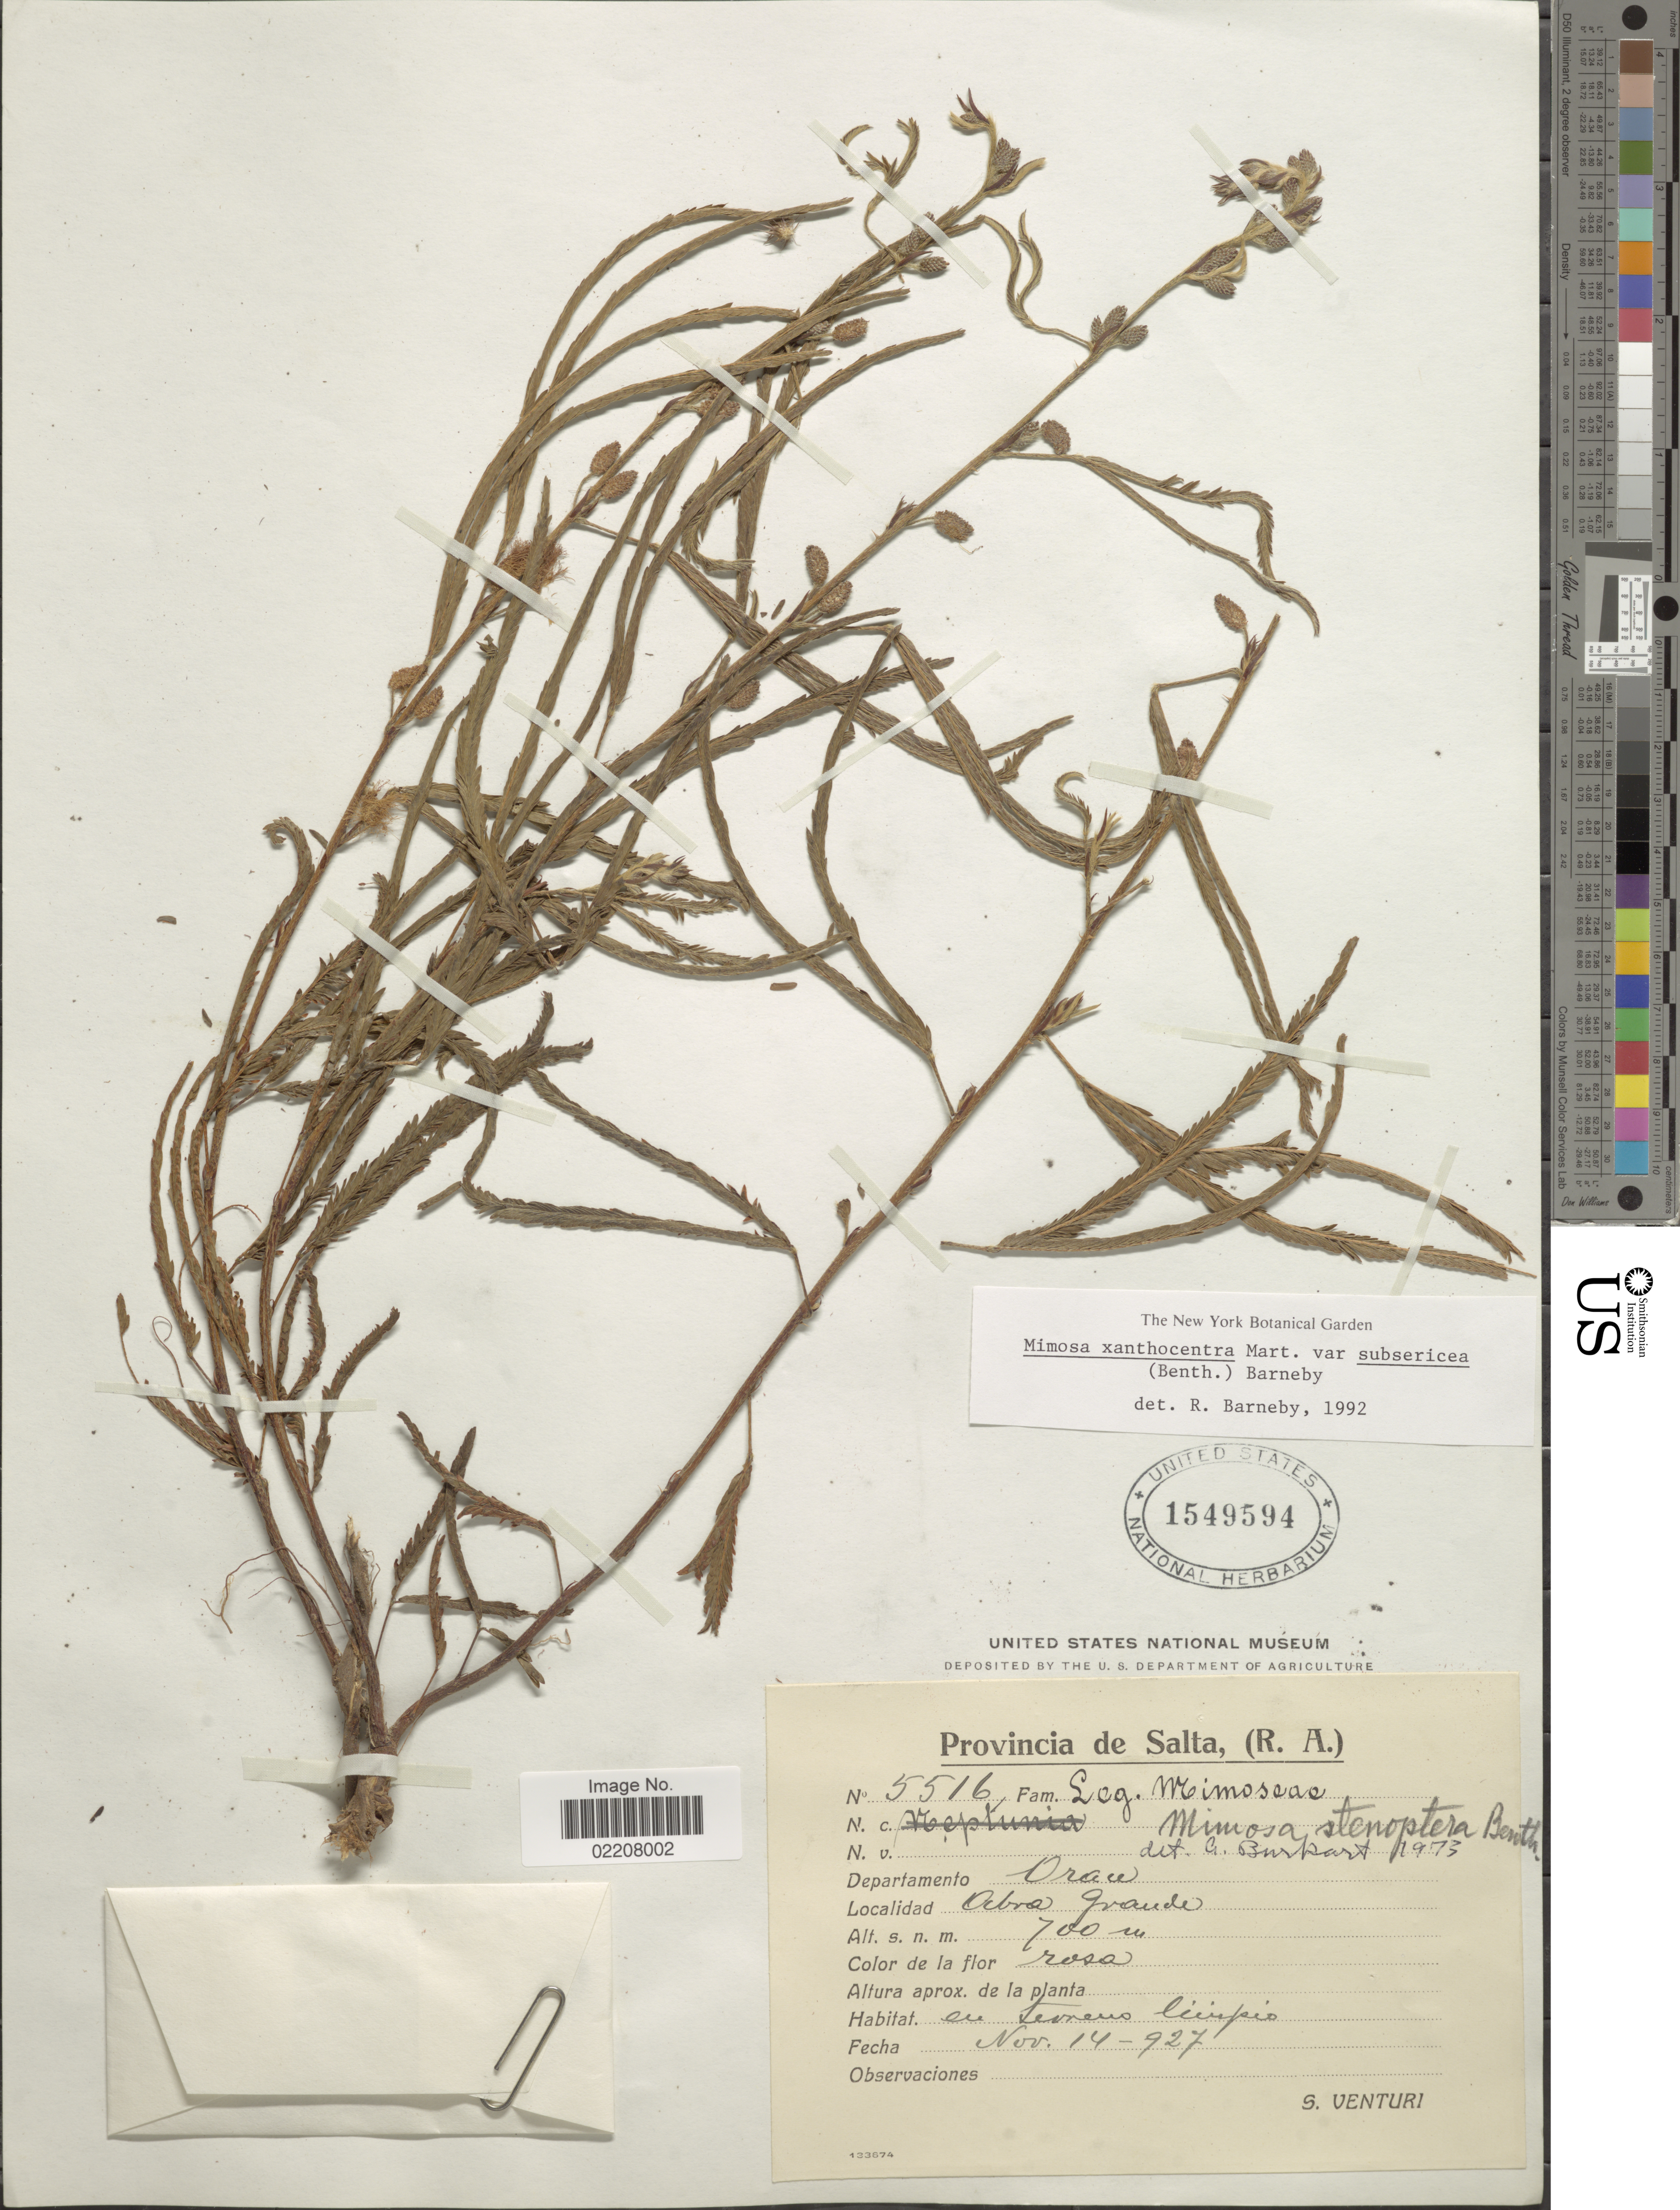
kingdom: Plantae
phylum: Tracheophyta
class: Magnoliopsida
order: Fabales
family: Fabaceae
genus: Mimosa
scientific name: Mimosa xanthocentra var. subsericea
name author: (Benth.) Barneby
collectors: S. Venturi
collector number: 5516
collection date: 1927-11-14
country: Argentina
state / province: Salta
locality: (R.A.), Departamento Oran, Abra Grande.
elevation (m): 700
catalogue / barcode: US 1549594